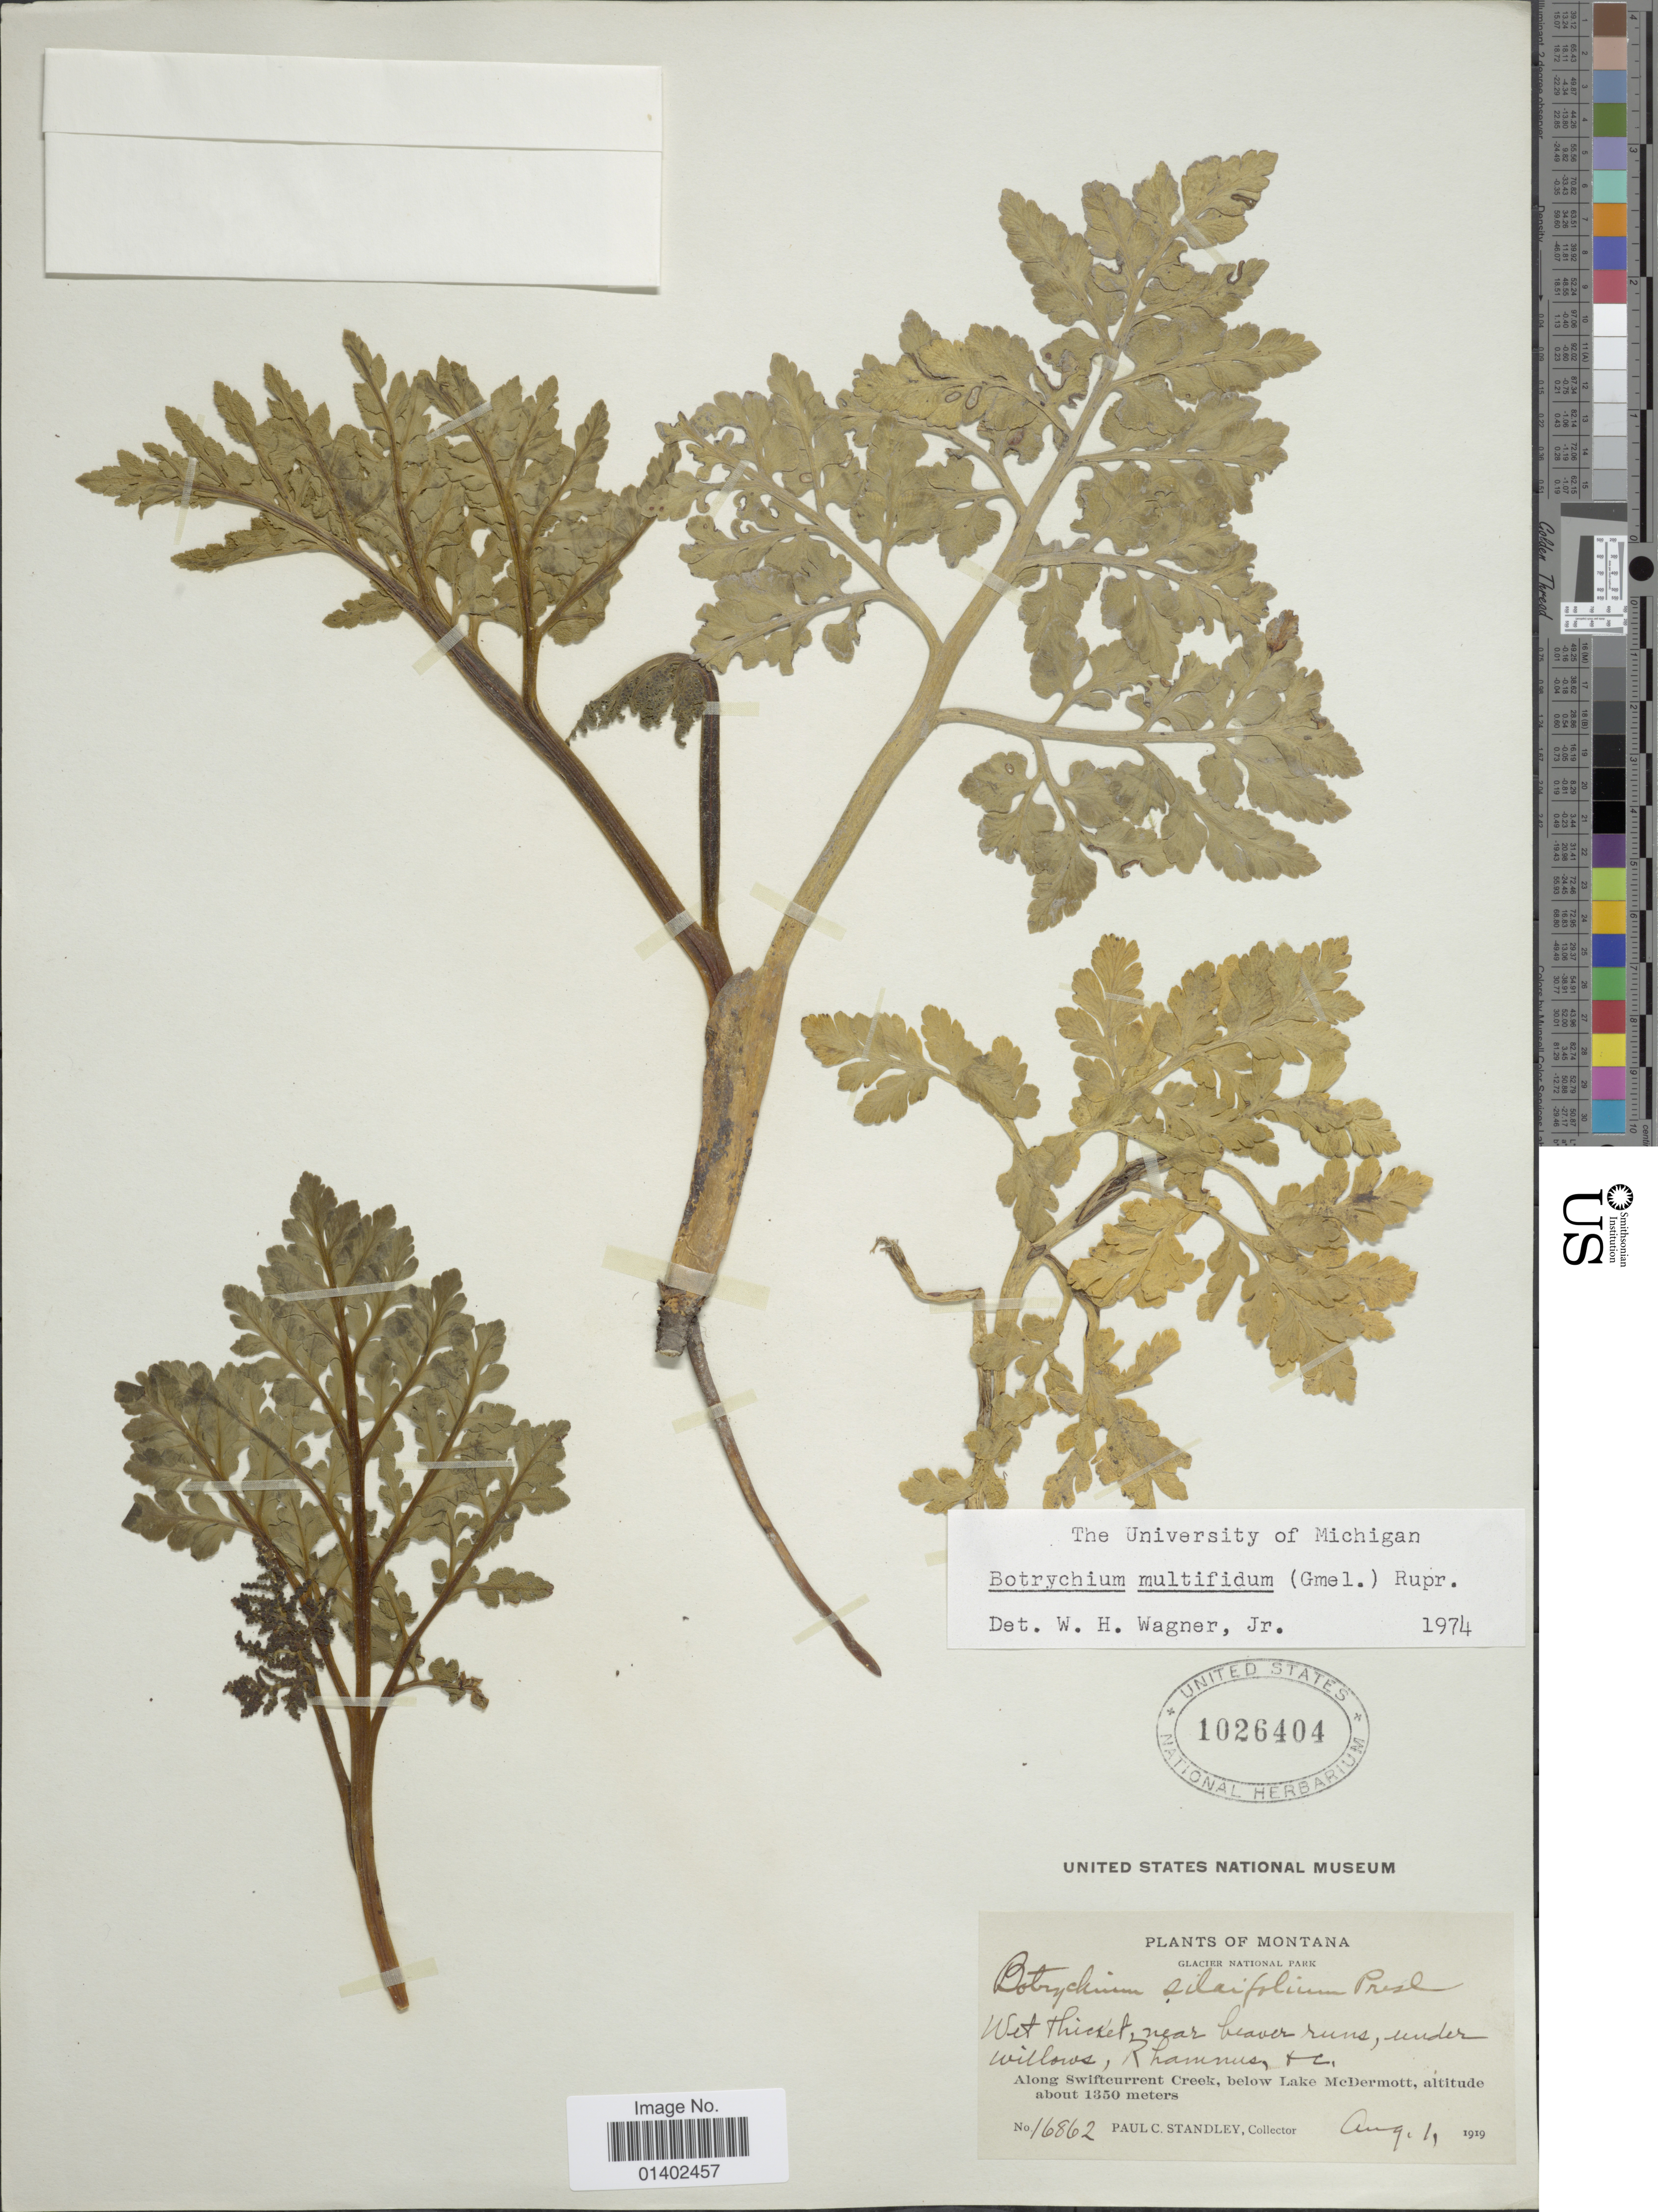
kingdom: Plantae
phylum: Tracheophyta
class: Polypodiopsida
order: Ophioglossales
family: Ophioglossaceae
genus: Botrychium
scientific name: Botrychium multifidum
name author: (J.F. Gmel.) Rupr.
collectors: P. C. Standley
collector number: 16862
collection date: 1919-08-01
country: United States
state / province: Montana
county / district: Flathead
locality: Along Swiftcurrent Creek, below Lake McDermott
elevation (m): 1350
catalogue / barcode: US 1026404